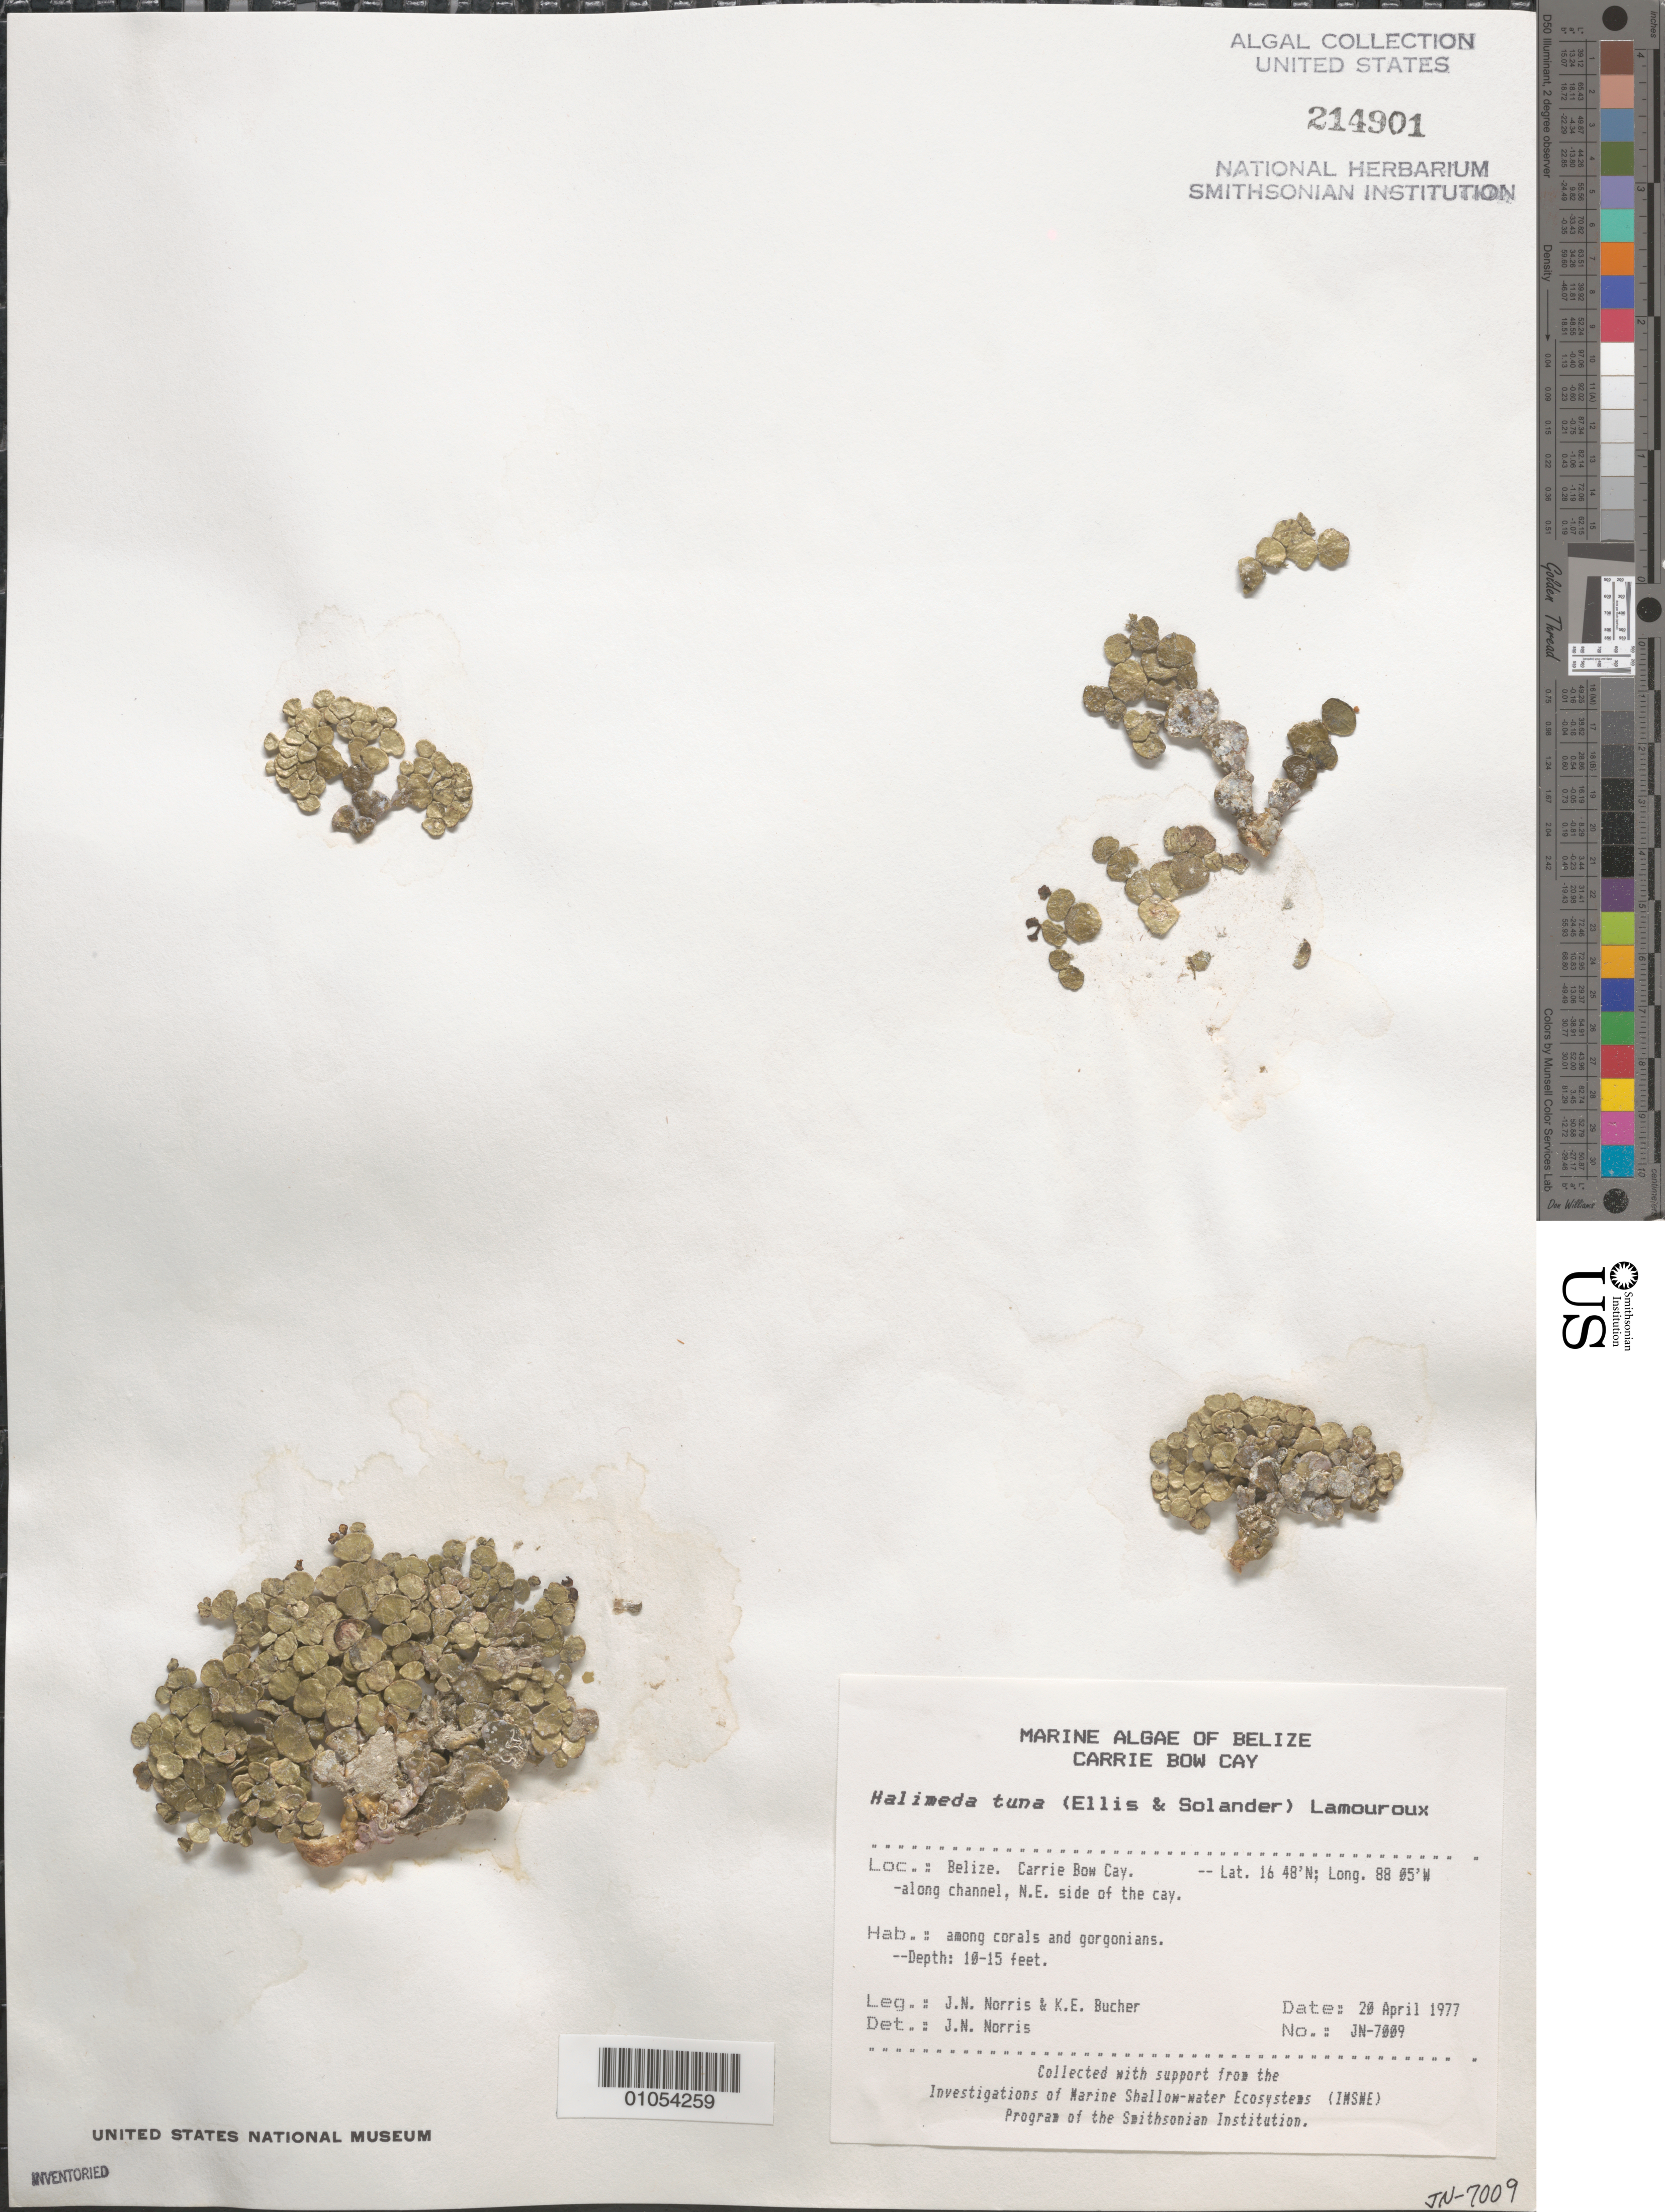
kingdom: Plantae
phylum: Chlorophyta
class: Ulvophyceae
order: Bryopsidales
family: Halimedaceae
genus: Halimeda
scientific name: Halimeda tuna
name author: (J. Ellis & Sol.) J.V.Lamouroux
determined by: Norris, James N.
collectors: J. N. Norris & K. E. Bucher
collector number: JN-7009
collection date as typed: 20 Apr 1977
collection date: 1977-04-20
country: Belize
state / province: Stann Creek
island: Carrie Bow Cay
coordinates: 16 48'N, 88 05'W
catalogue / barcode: US 214901